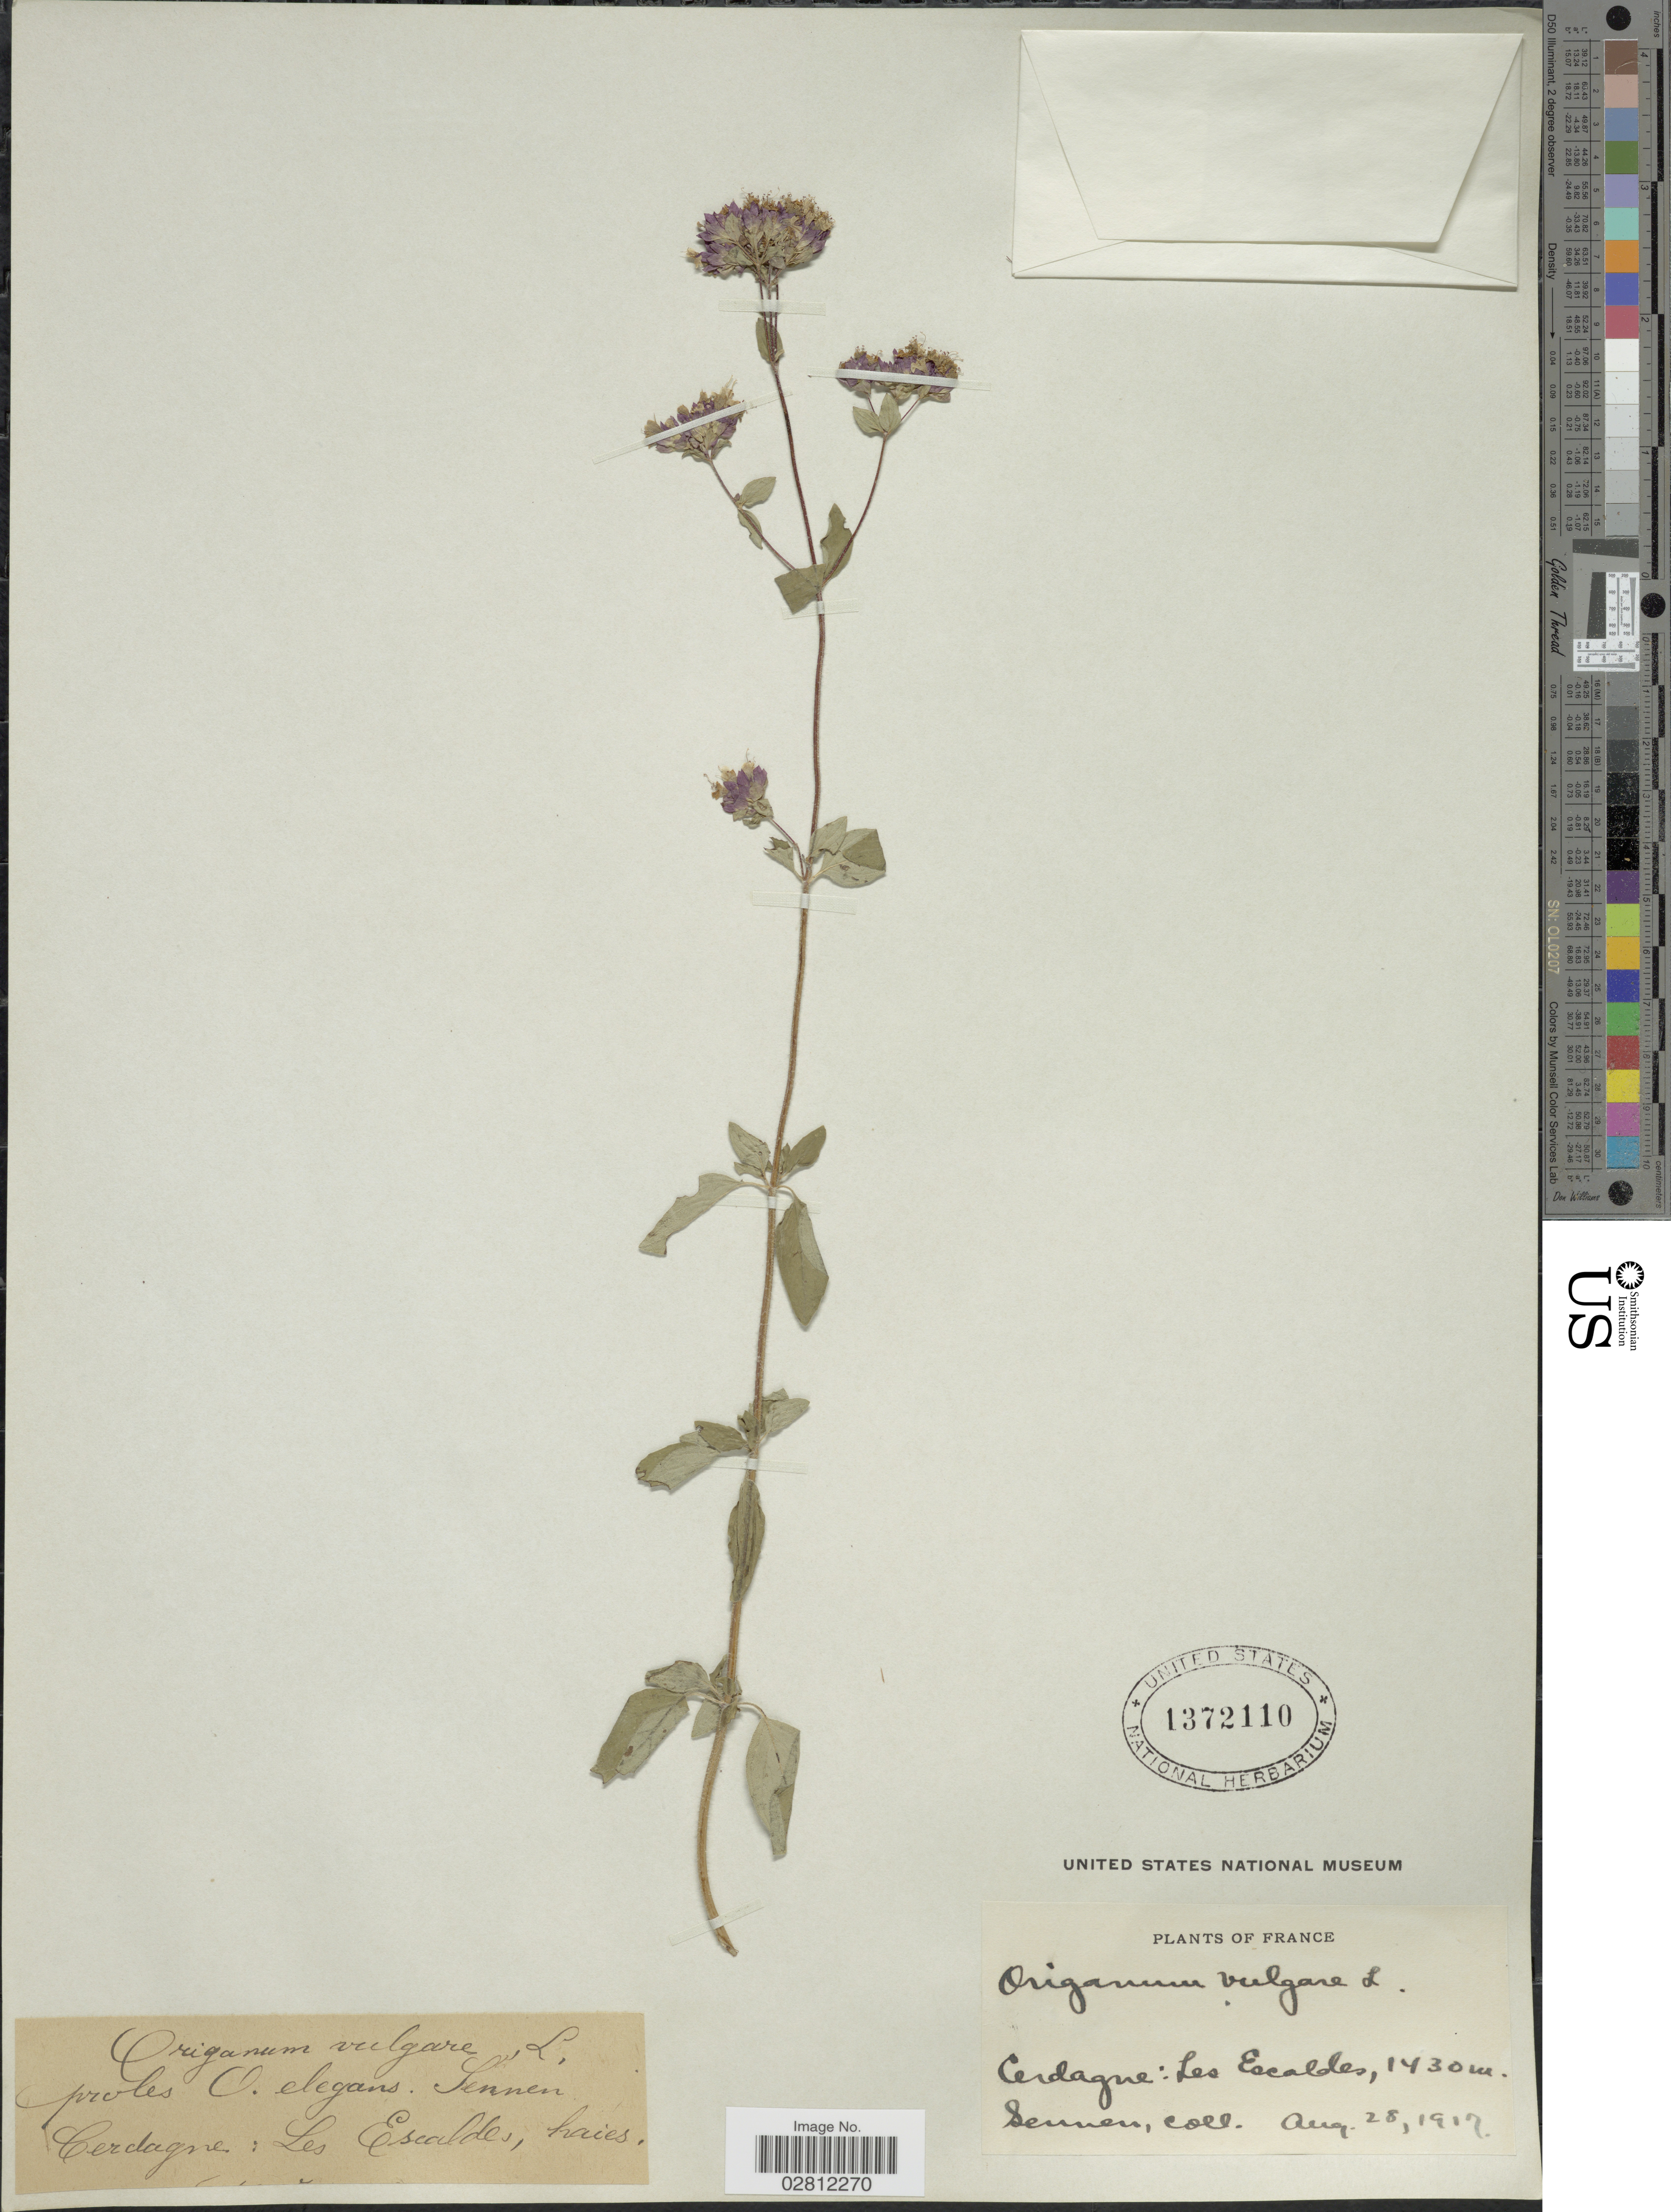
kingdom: Plantae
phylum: Tracheophyta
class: Magnoliopsida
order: Lamiales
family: Lamiaceae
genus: Origanum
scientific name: Origanum vulgare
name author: L.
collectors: E. Sennen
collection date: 1917-08-28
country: Spain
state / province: Islas Baleares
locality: Cerdagne, Les Escaldes.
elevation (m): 1430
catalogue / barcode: US 1372110